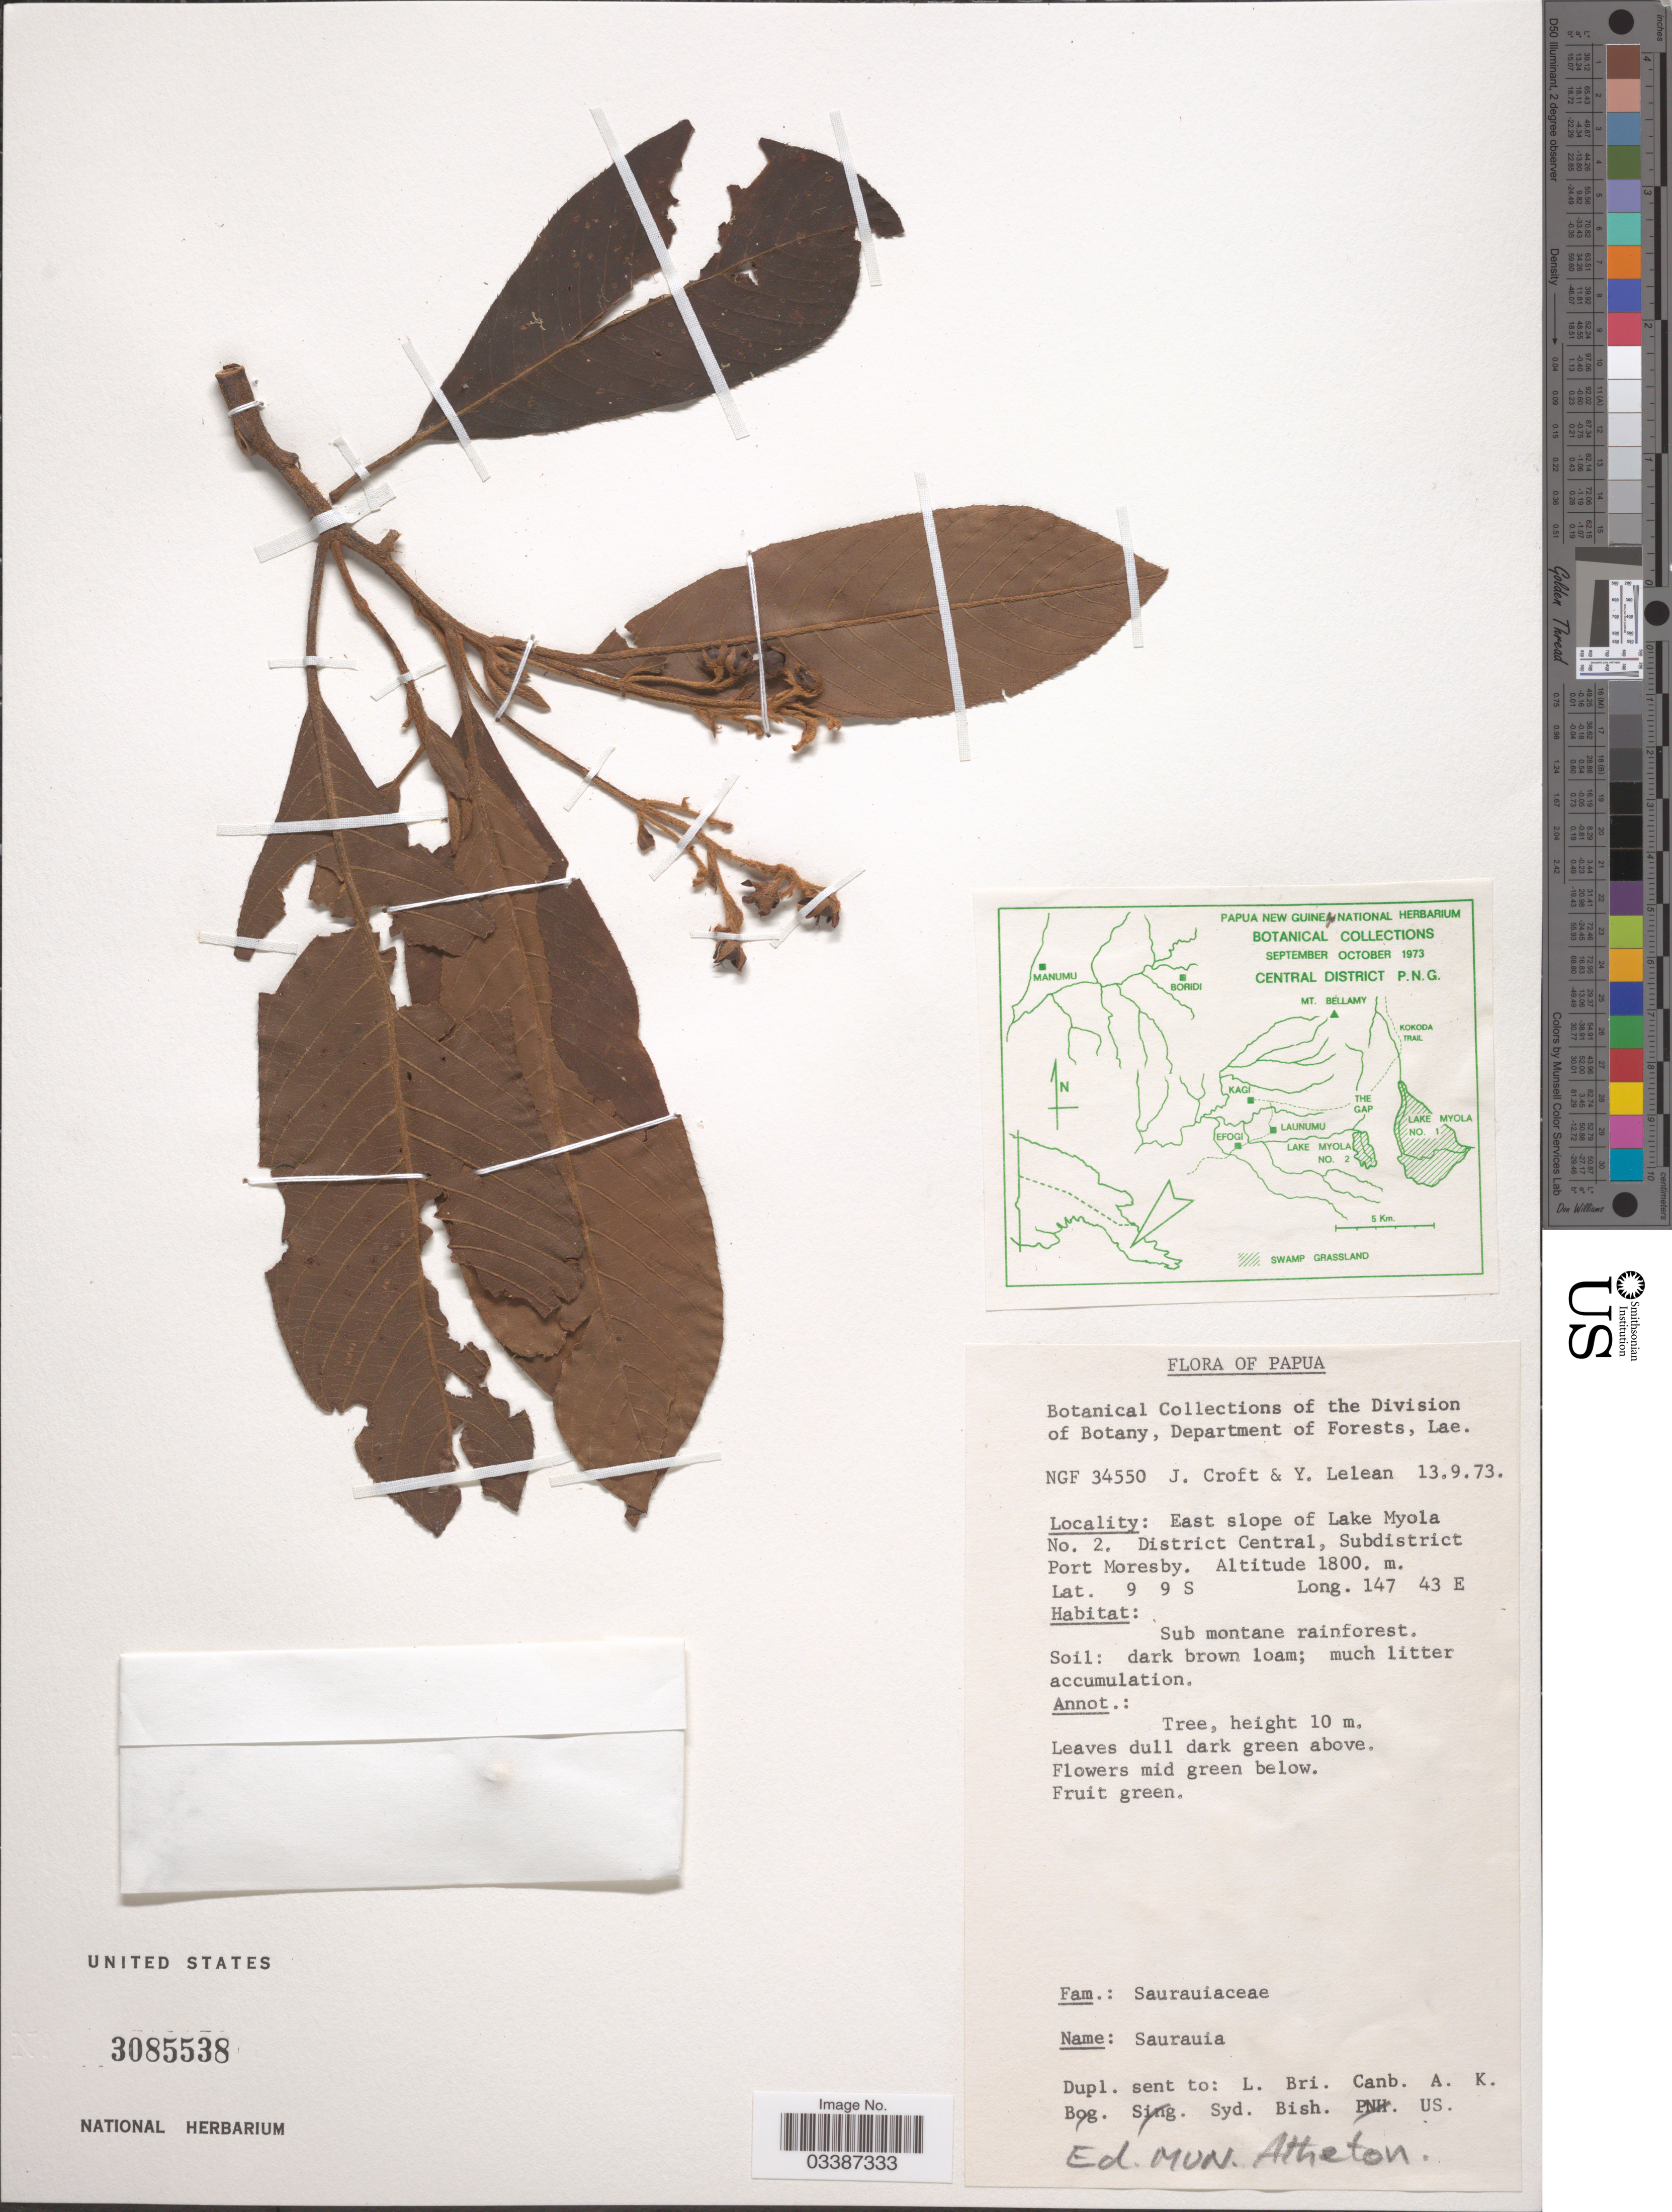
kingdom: Plantae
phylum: Tracheophyta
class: Magnoliopsida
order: Ericales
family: Actinidiaceae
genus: Saurauia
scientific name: Saurauia sp.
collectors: J. Croft & Y. Lelean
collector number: NGF 34550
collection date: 1973-09-13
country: Papua New Guinea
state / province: Central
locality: Papua. East slope to Lake Myola No. 2. District Central, Subdistrict Port Moresby.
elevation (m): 1800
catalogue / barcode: US 3085538